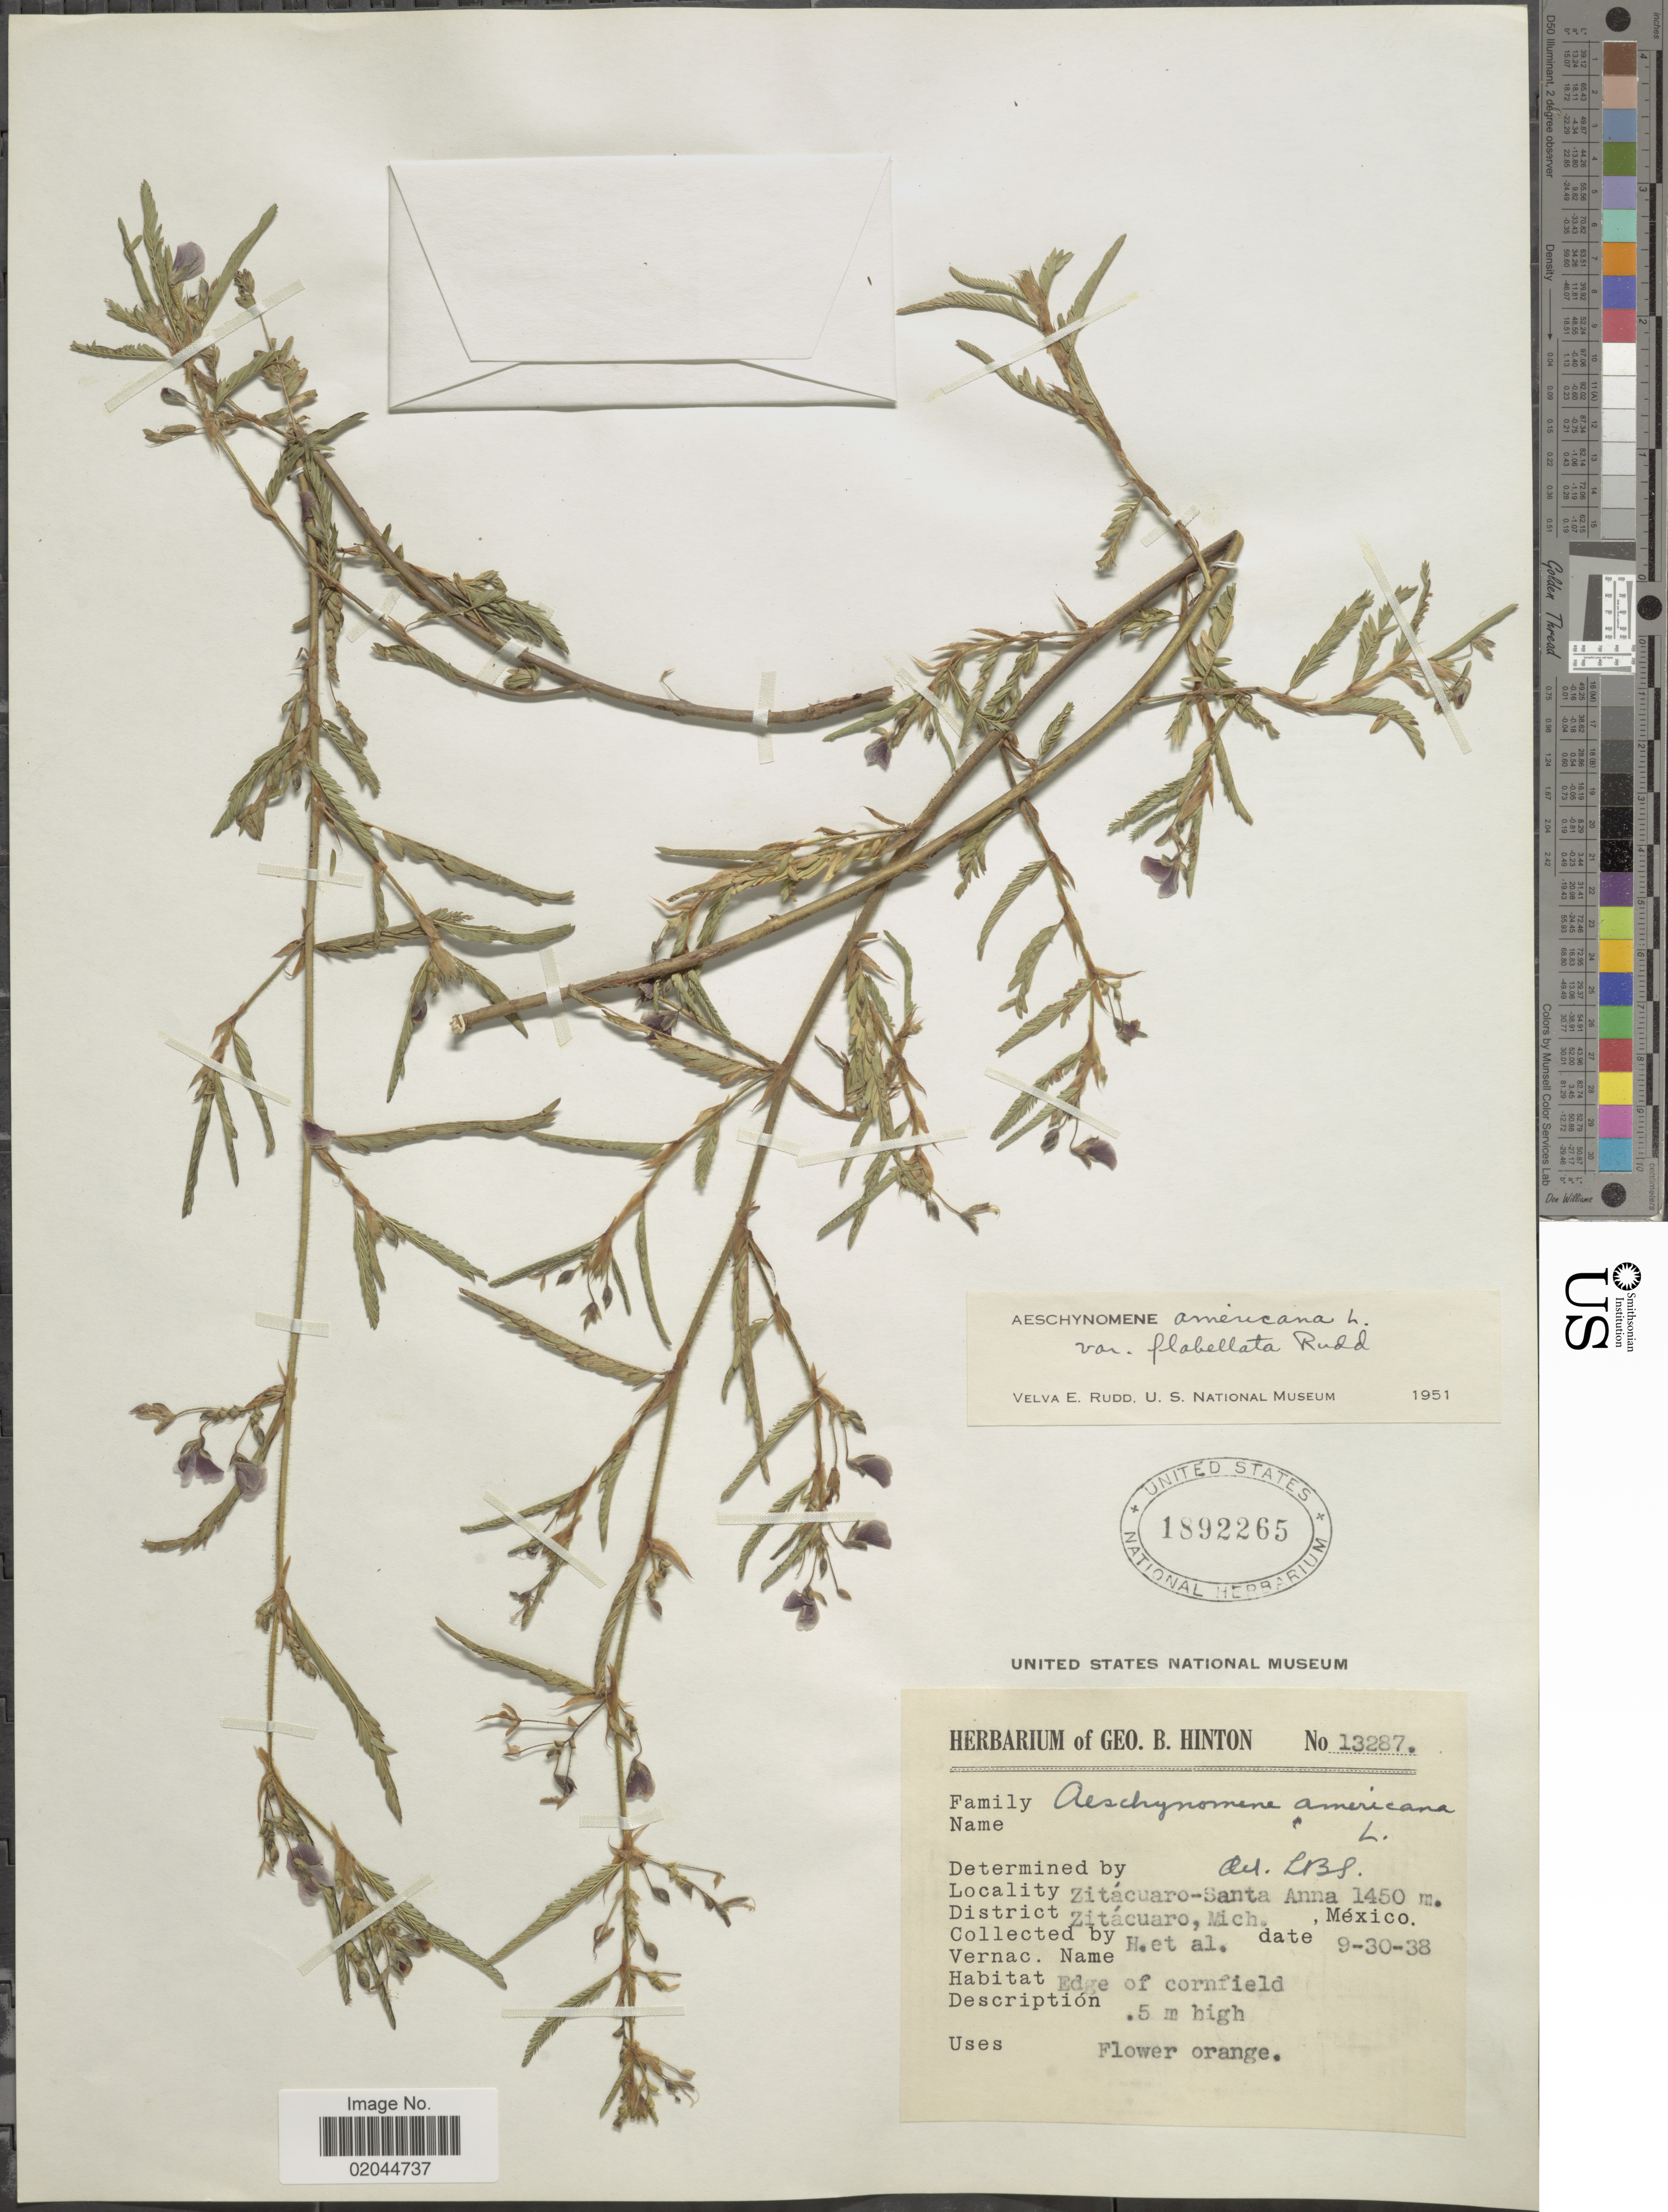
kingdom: Plantae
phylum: Tracheophyta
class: Magnoliopsida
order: Fabales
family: Fabaceae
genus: Aeschynomene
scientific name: Aeschynomene americana var. flabellata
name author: Rudd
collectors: G. B. Hinton & et al.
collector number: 13287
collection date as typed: Transcribed d/m/y: 30/9/38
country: Mexico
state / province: Michoacán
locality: Zitacuaro-Santa Anna, District Zitacuaro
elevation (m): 1450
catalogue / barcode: US 1892265